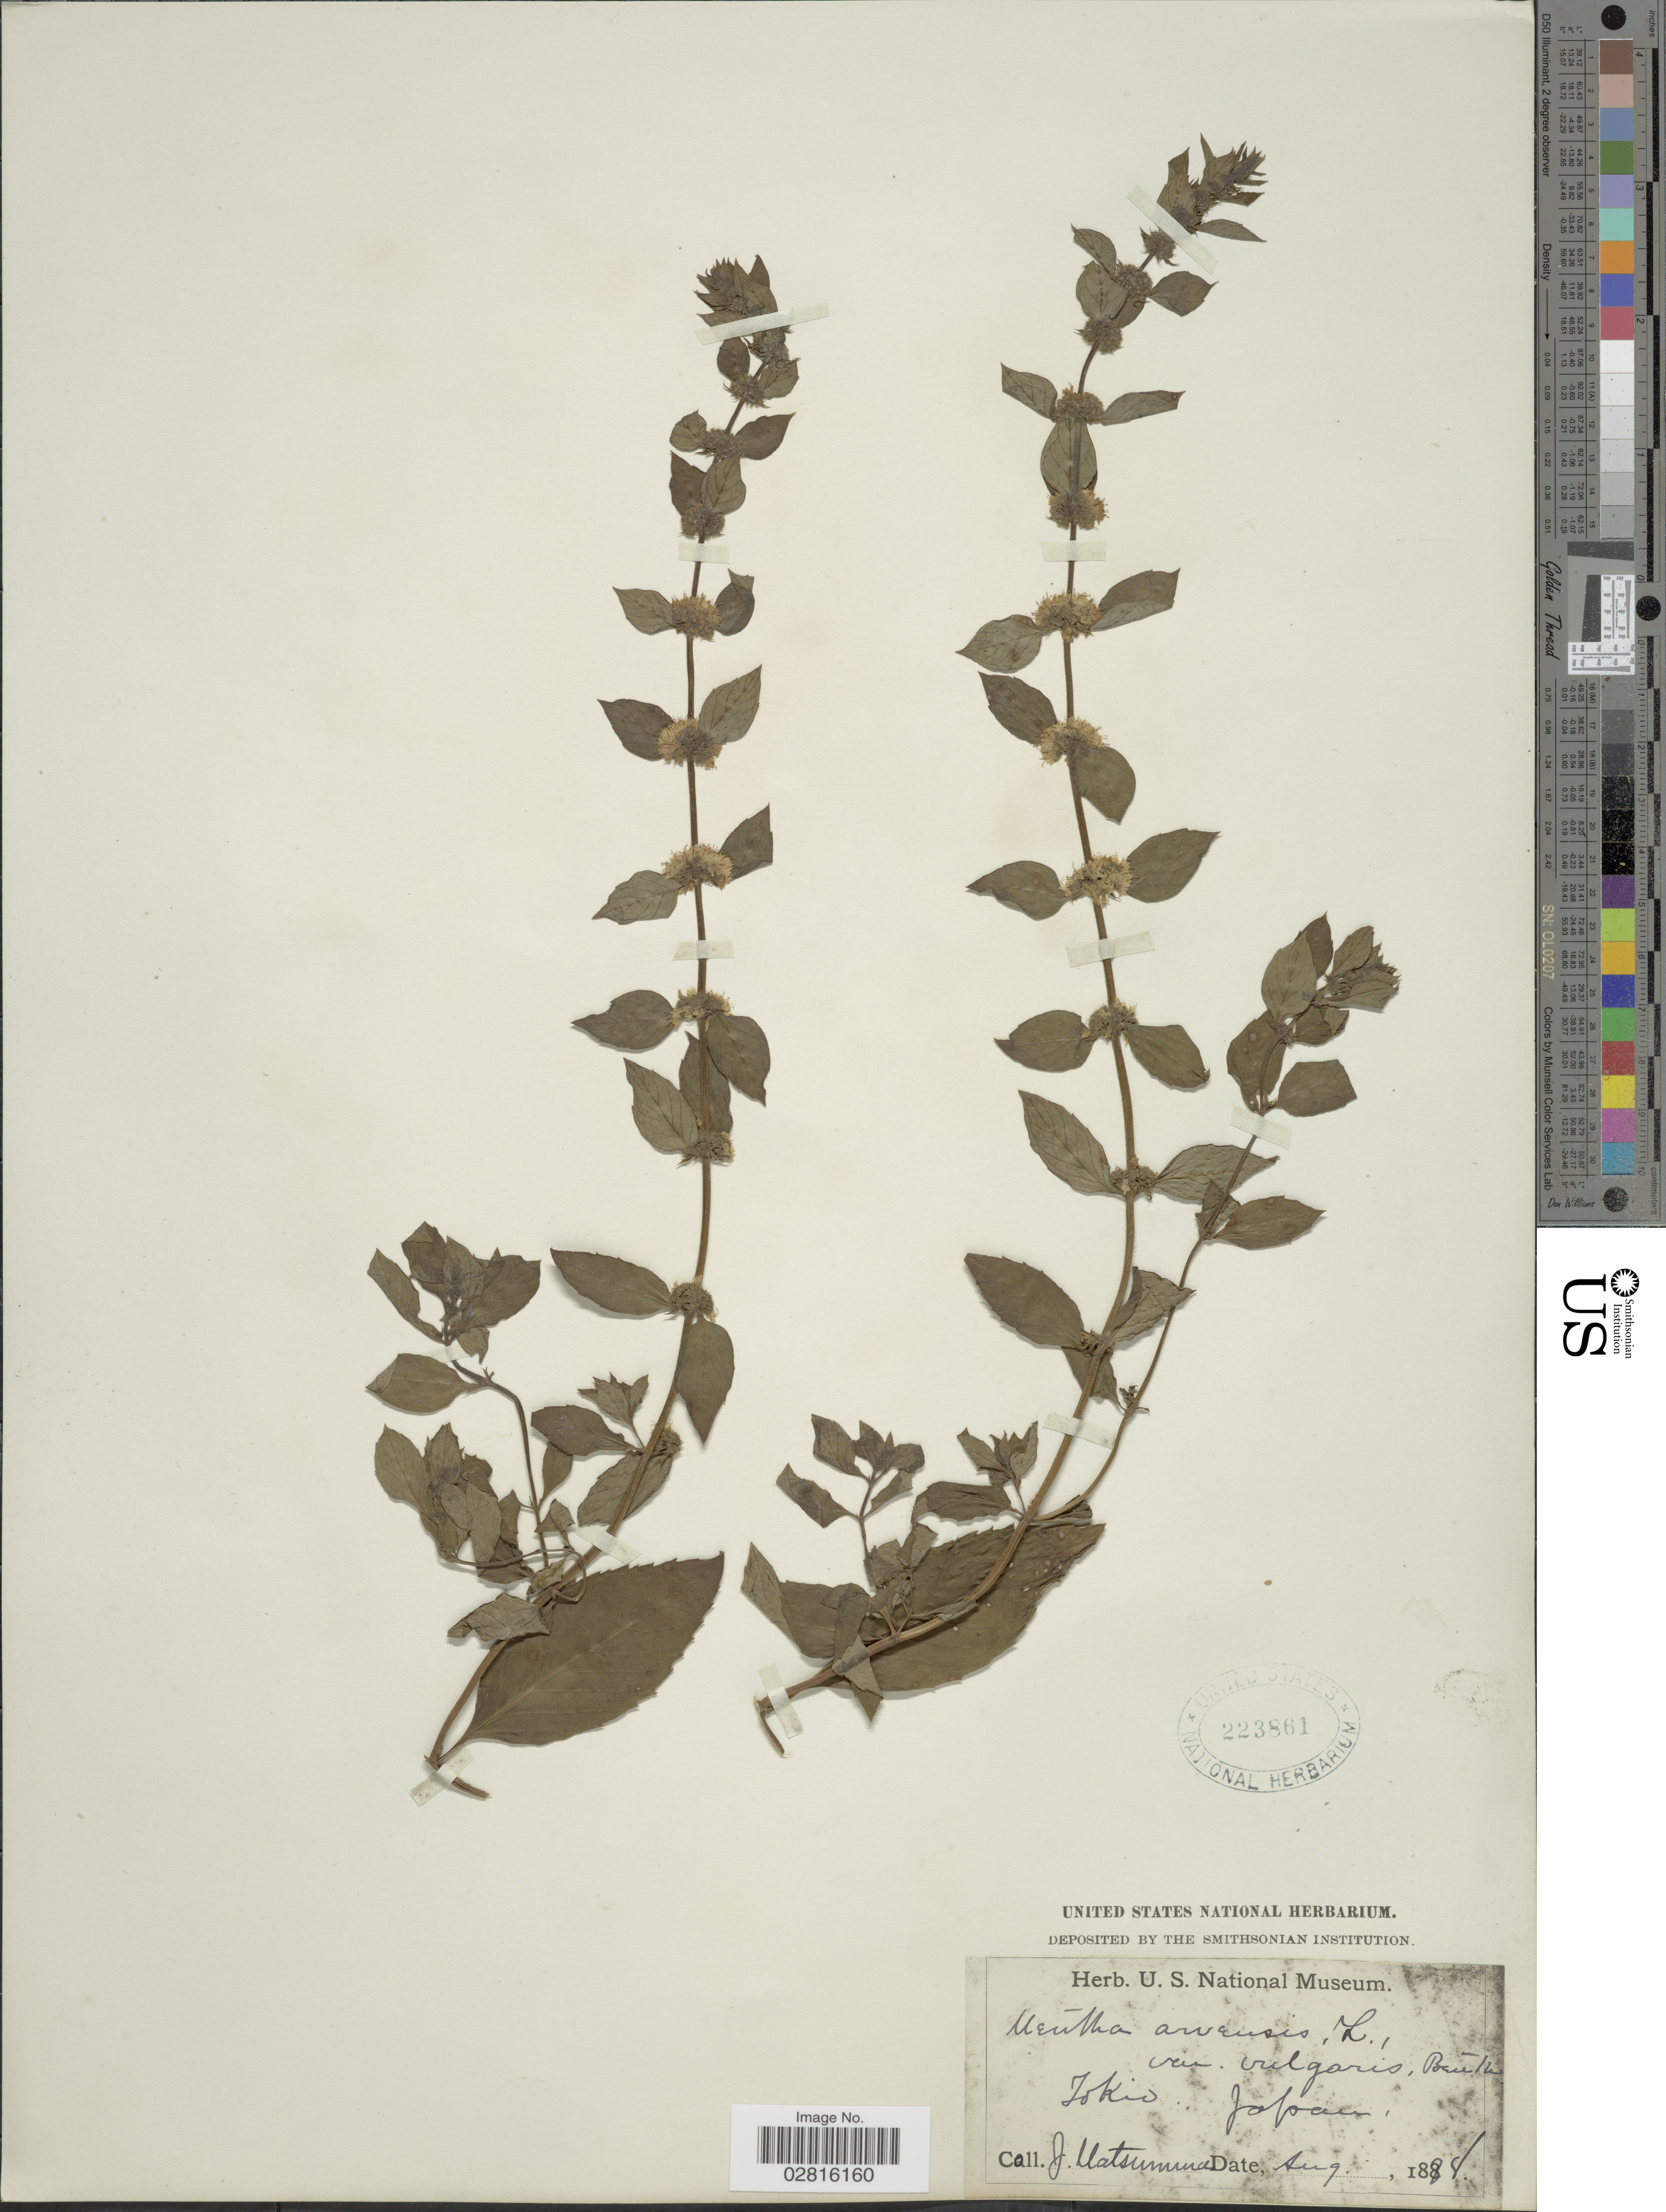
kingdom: Plantae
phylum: Tracheophyta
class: Magnoliopsida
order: Lamiales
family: Lamiaceae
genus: Mentha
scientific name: Mentha arvensis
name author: L.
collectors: J. Matsumura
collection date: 1888-08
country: Japan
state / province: Tokyo, Federal City of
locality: Tokio.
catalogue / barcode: US 223861